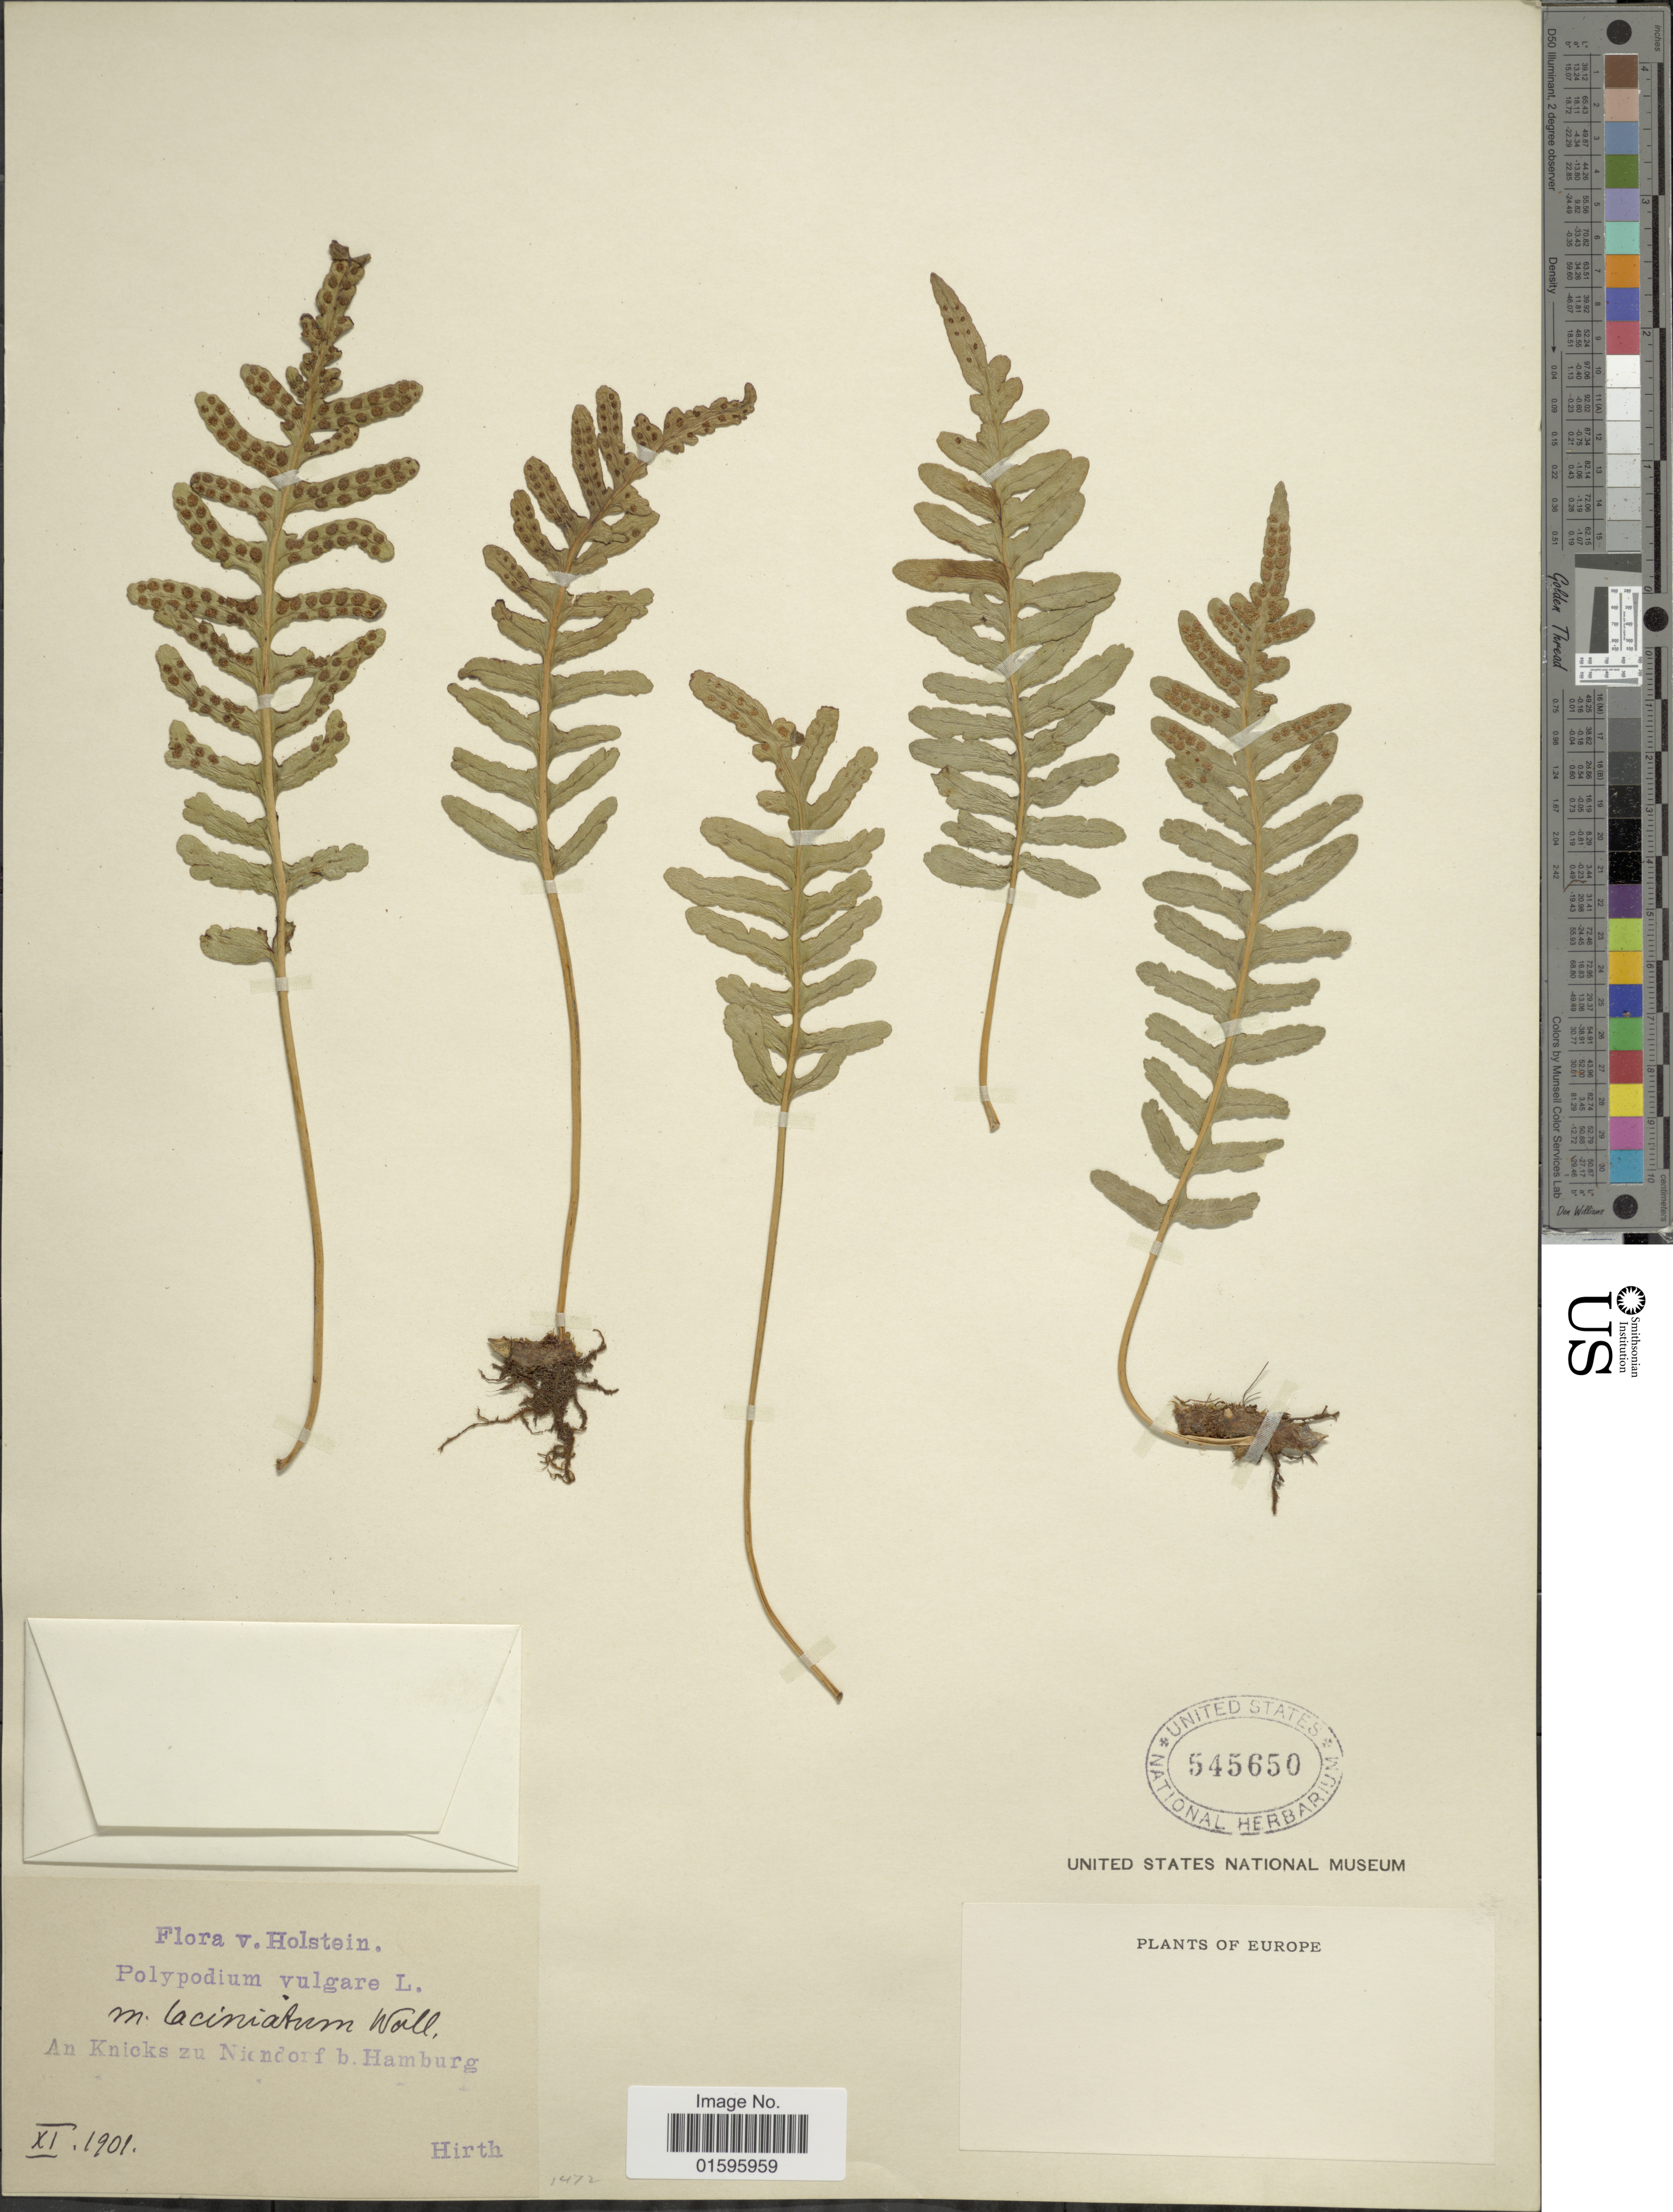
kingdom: Plantae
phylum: Tracheophyta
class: Polypodiopsida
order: Polypodiales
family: Polypodiaceae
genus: Polypodium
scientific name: Polypodium vulgare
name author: L.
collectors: Hirth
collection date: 1901-11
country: Germany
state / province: Schleswig-Holstein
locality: Holstein, An Knicks zu Ni [illegible text]ndorf b. Hamburg, Europe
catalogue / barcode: US 545650